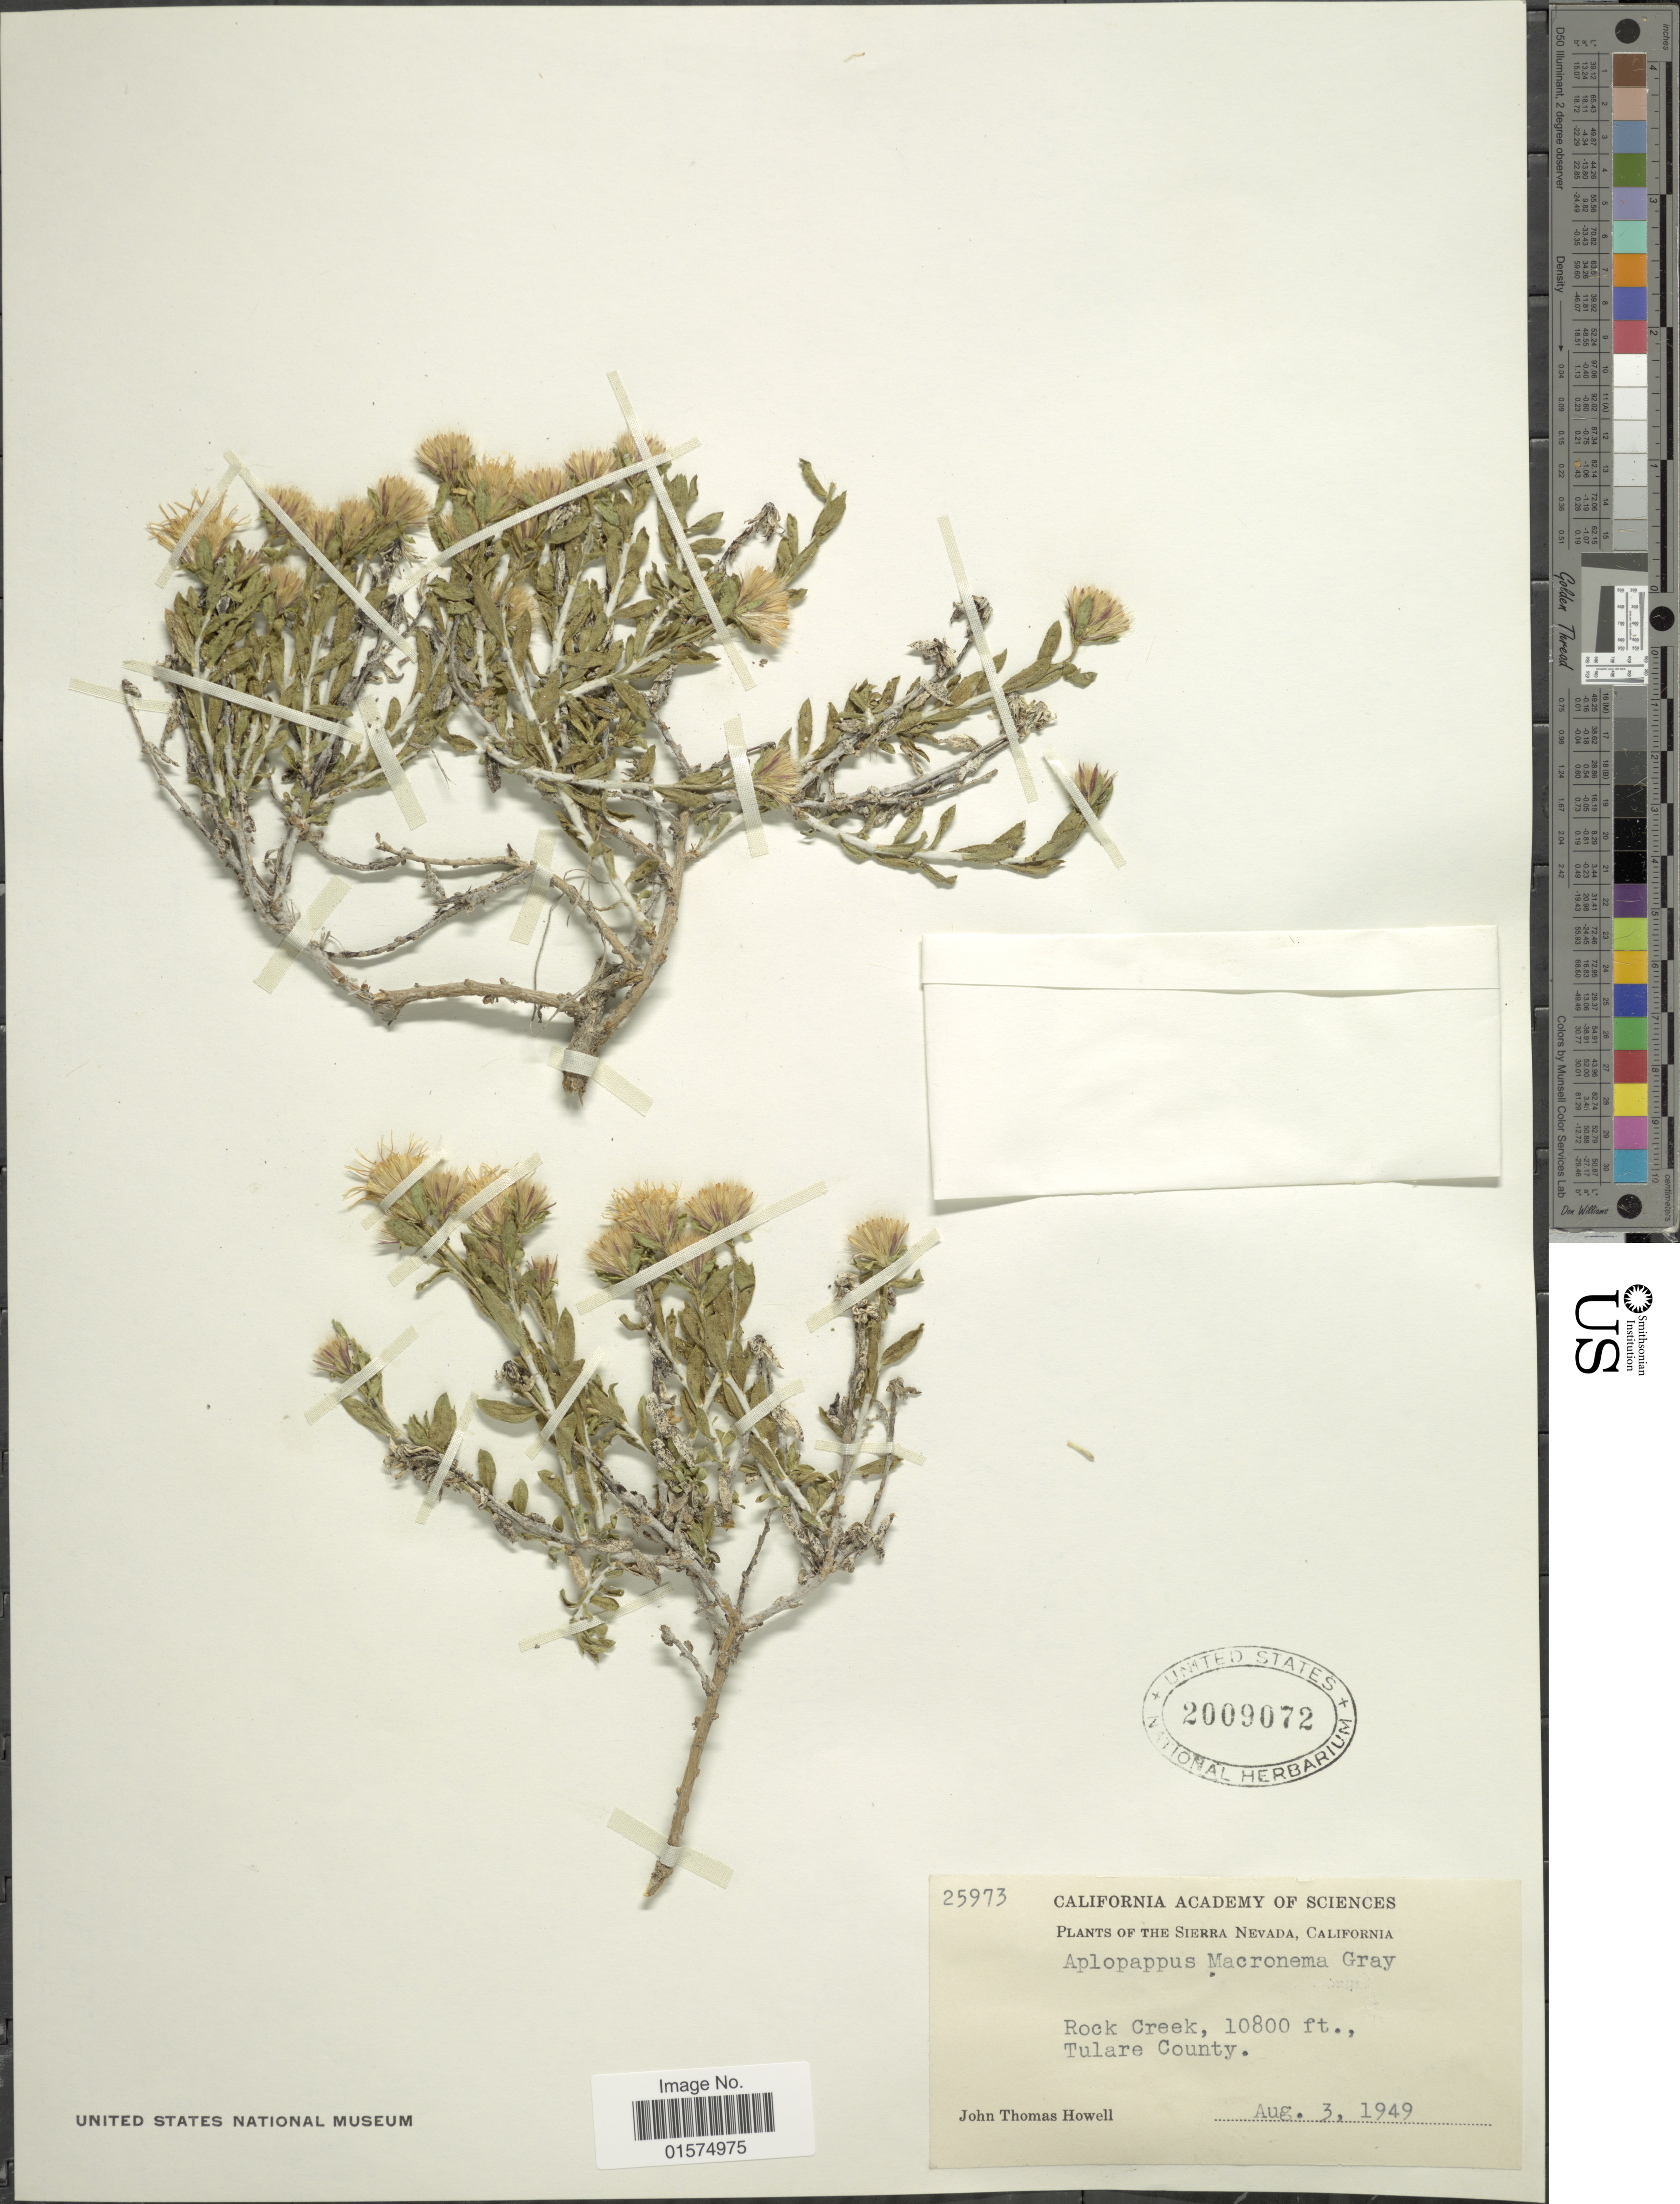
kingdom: Plantae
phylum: Tracheophyta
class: Magnoliopsida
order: Asterales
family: Asteraceae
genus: Ericameria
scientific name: Ericameria discoidea var. discoidea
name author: (Nutt.) G.L. Nesom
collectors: J. T. Howell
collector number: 25973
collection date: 1949-08-03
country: United States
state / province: California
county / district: Tulare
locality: Sierra Nevada. Rock Creek, Tulare County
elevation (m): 3292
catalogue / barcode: US 2009072